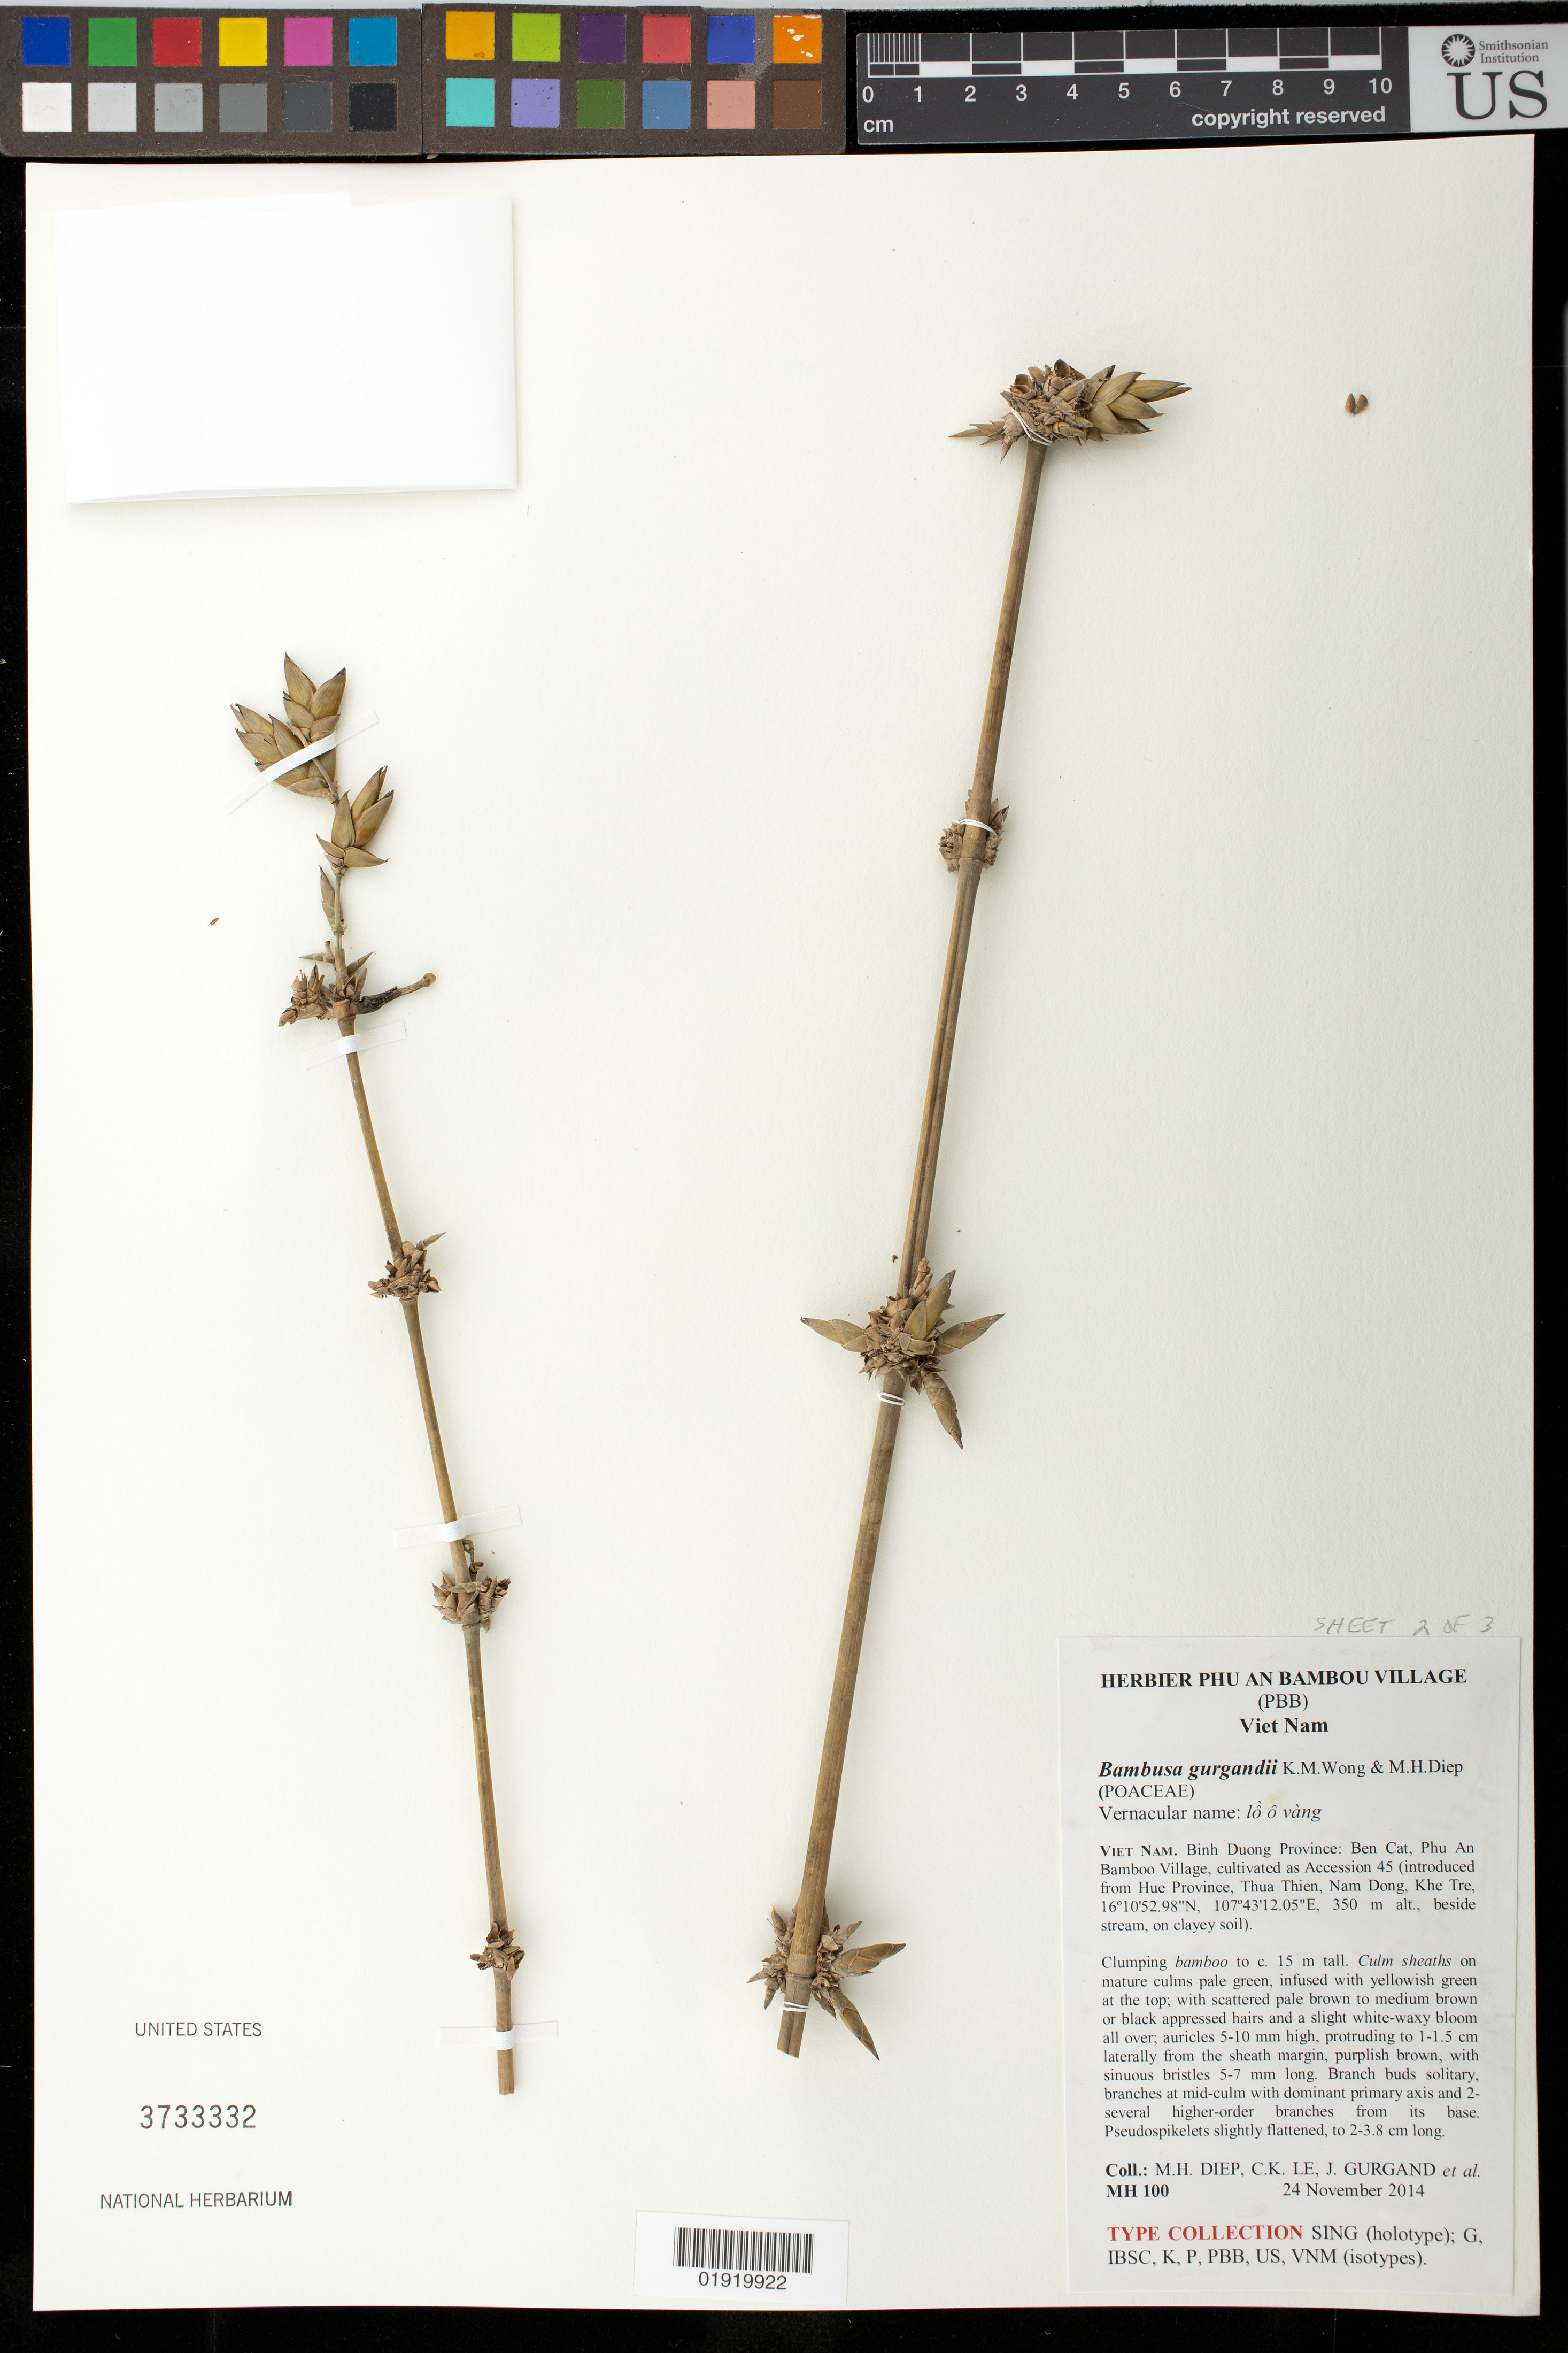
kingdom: Plantae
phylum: Tracheophyta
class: Liliopsida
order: Poales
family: Poaceae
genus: Bambusa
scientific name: Bambusa gurgandii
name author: K.M. Wong & Diep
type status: Isotype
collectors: M. H. Diep et al.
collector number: MH 100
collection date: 2014-11-24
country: Vietnam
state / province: Binh Duong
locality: Binh Duong Province: Ben Cat, Phu An Bamboo Village, cultivated as Accession 45 (introduced from Hue Province, Thua Thien, Nam Dong, Khe Tre)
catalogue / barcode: US 3733332